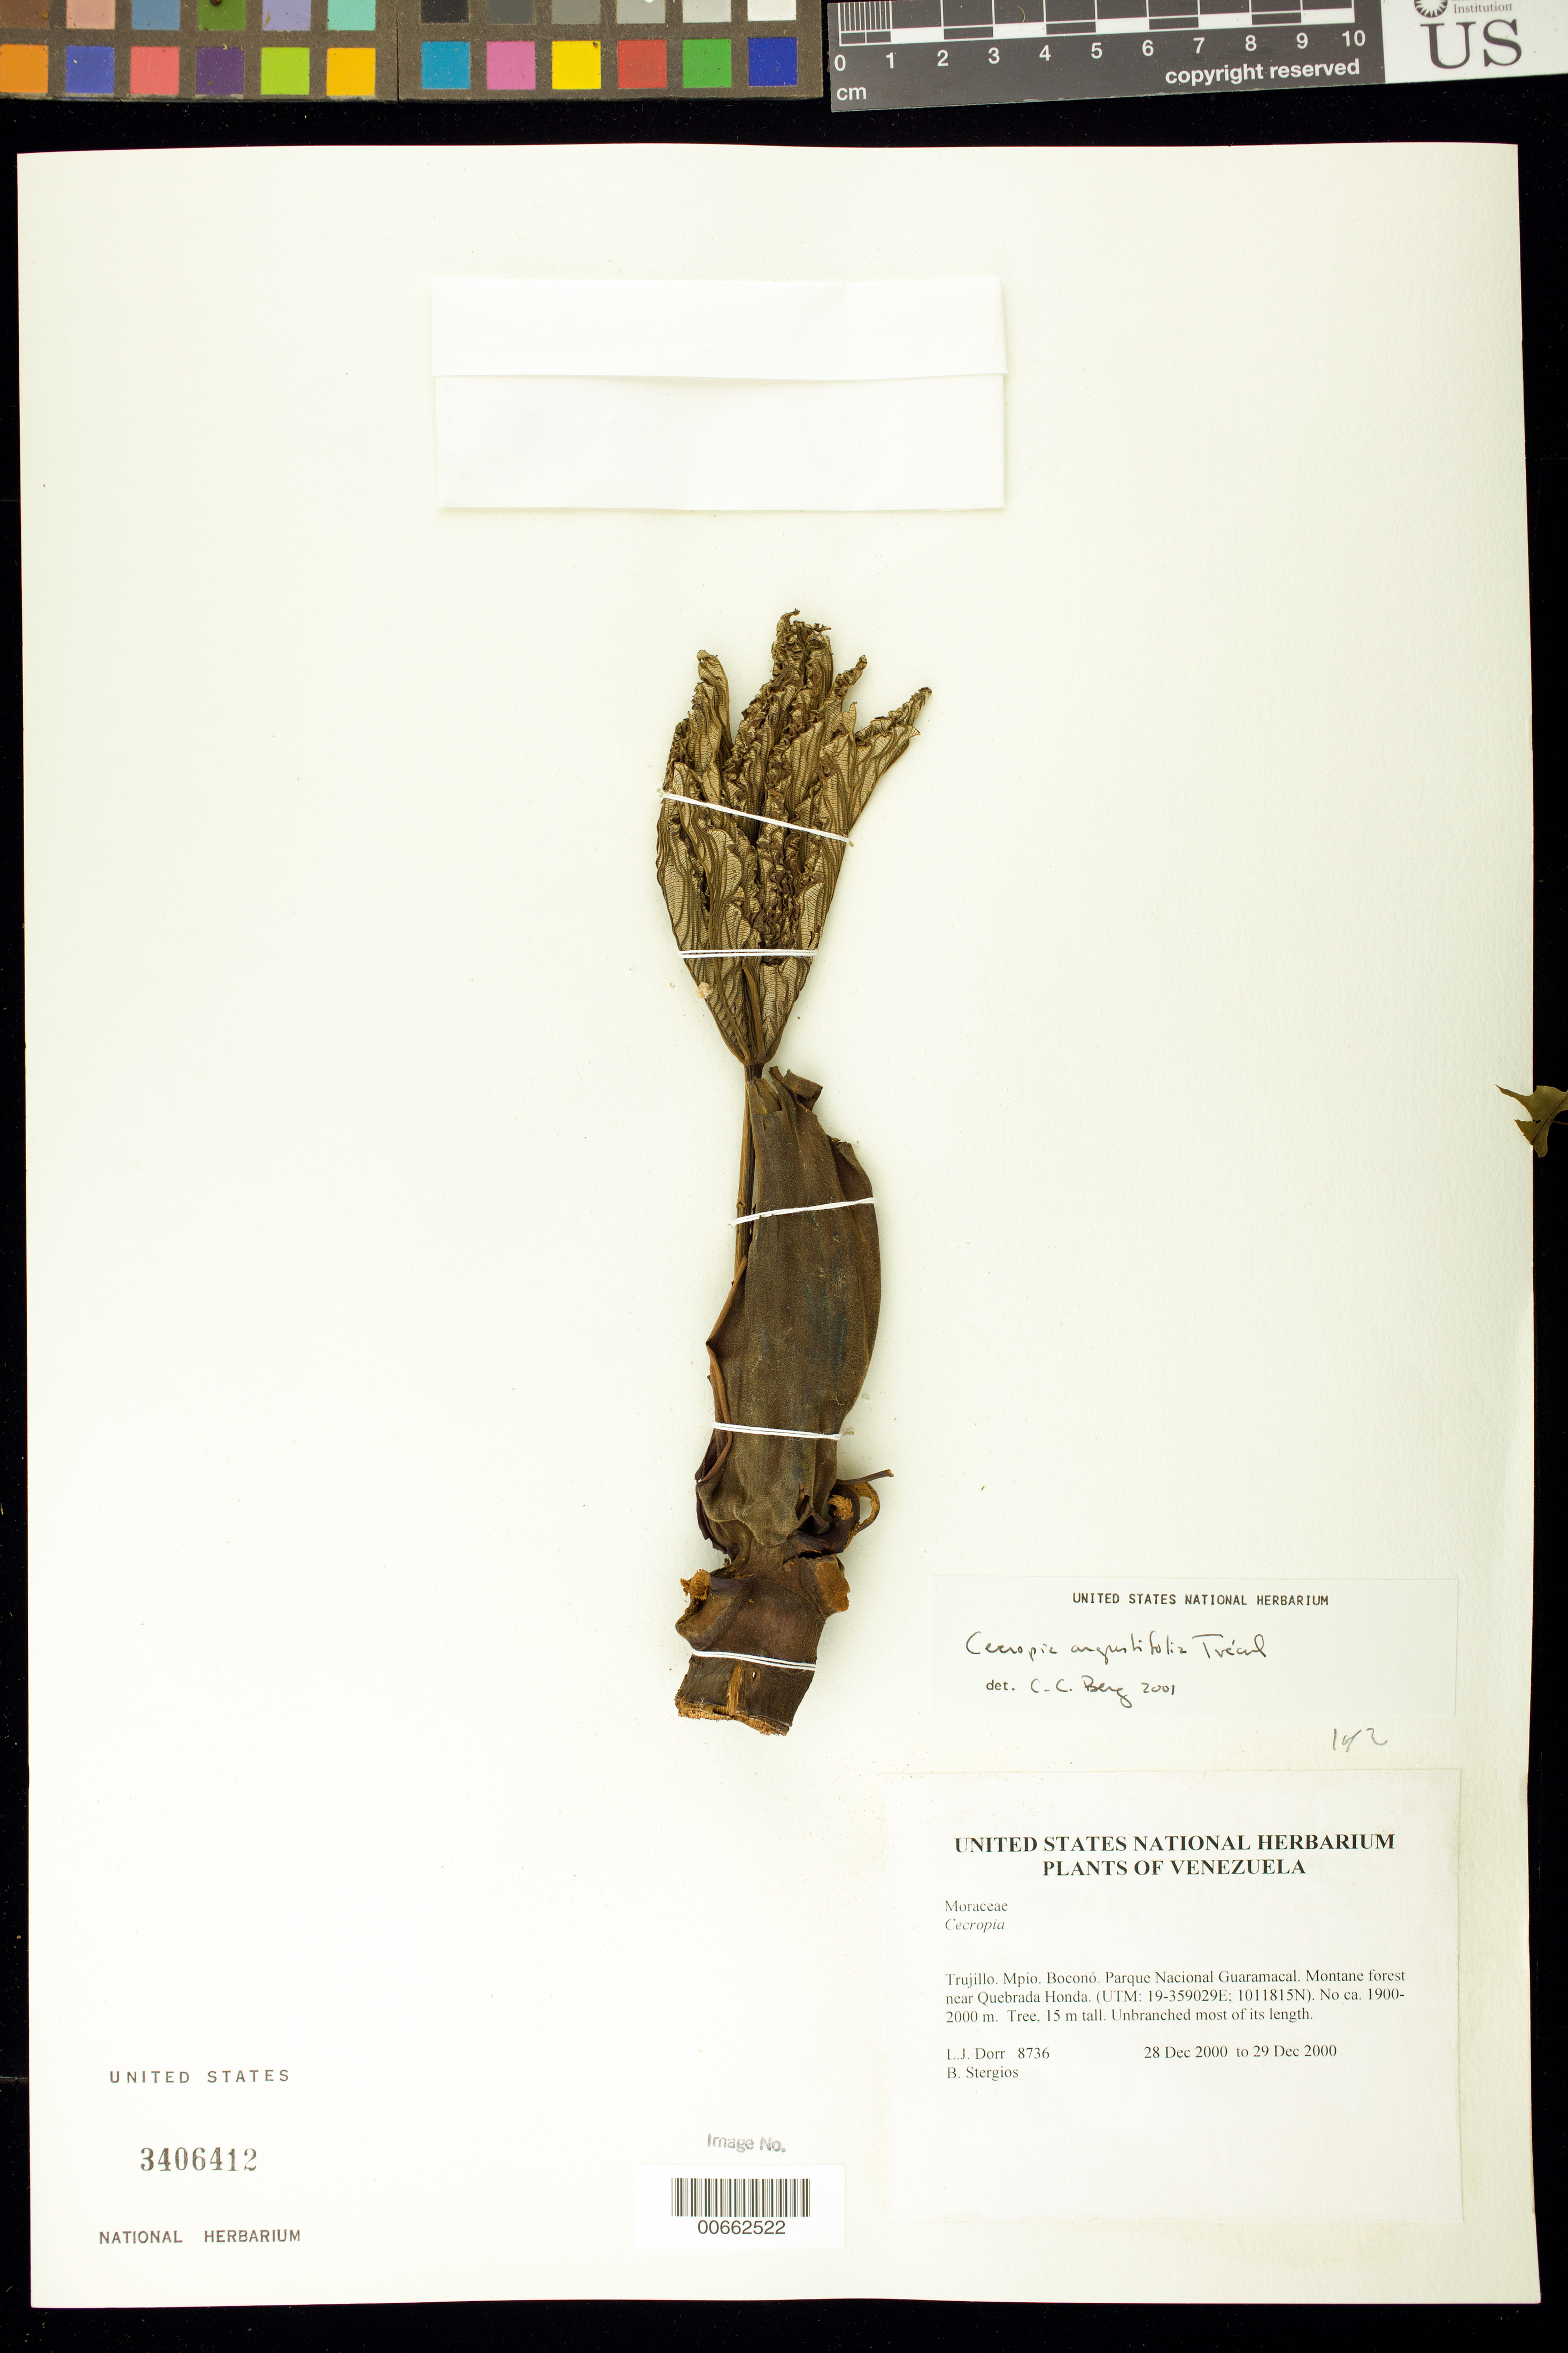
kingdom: Plantae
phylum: Tracheophyta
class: Magnoliopsida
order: Rosales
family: Urticaceae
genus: Cecropia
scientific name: Cecropia angustifolia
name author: Trécul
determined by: Berg, C. C.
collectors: L. J. Dorr & B. G. Stergios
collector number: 8736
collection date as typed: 28 Dec 2000 to 29 Dec 2000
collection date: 2000-12-28/2000-12-29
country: Venezuela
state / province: Trujillo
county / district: Boconó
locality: Parque Nacional Guaramacal near Quebrada Honda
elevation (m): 1900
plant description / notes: BG, F, PORT, US, VEN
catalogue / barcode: US 3406412